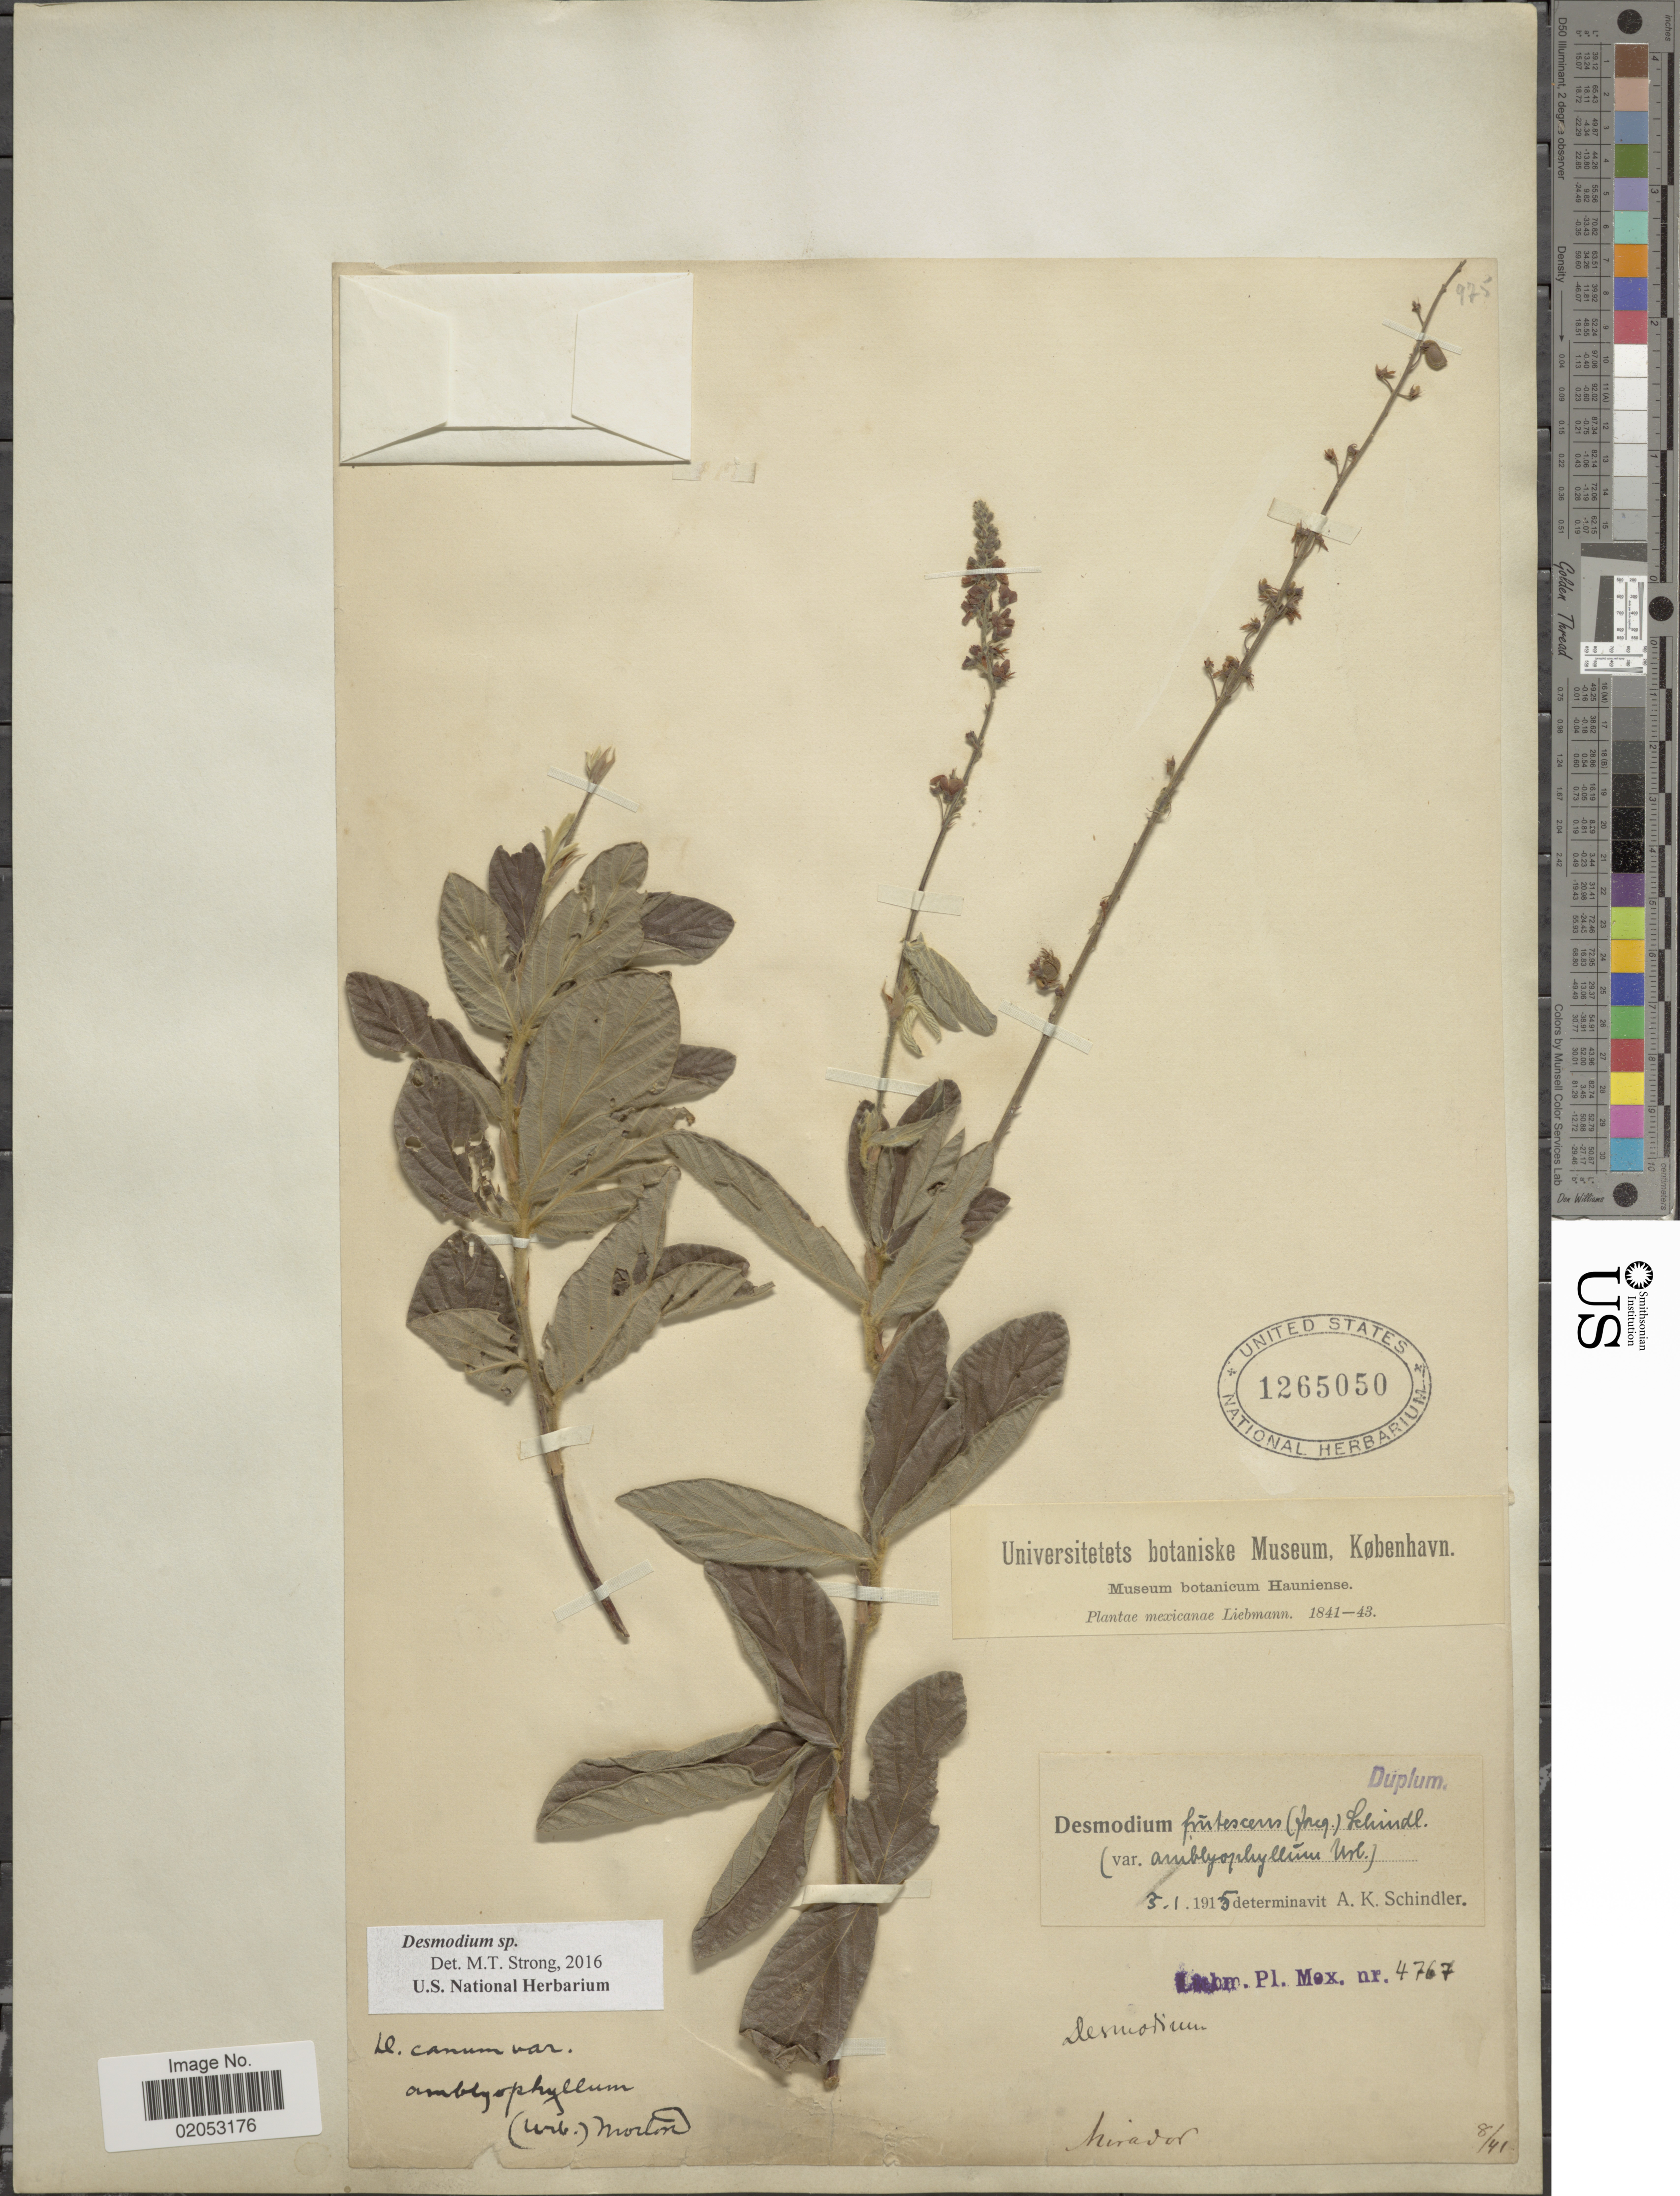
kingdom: Plantae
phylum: Tracheophyta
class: Magnoliopsida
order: Fabales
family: Fabaceae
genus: Desmodium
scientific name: Desmodium sp.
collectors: Liebmann, --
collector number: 4767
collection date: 1841-08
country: Mexico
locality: Mexicanae, Mirador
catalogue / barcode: US 1265050